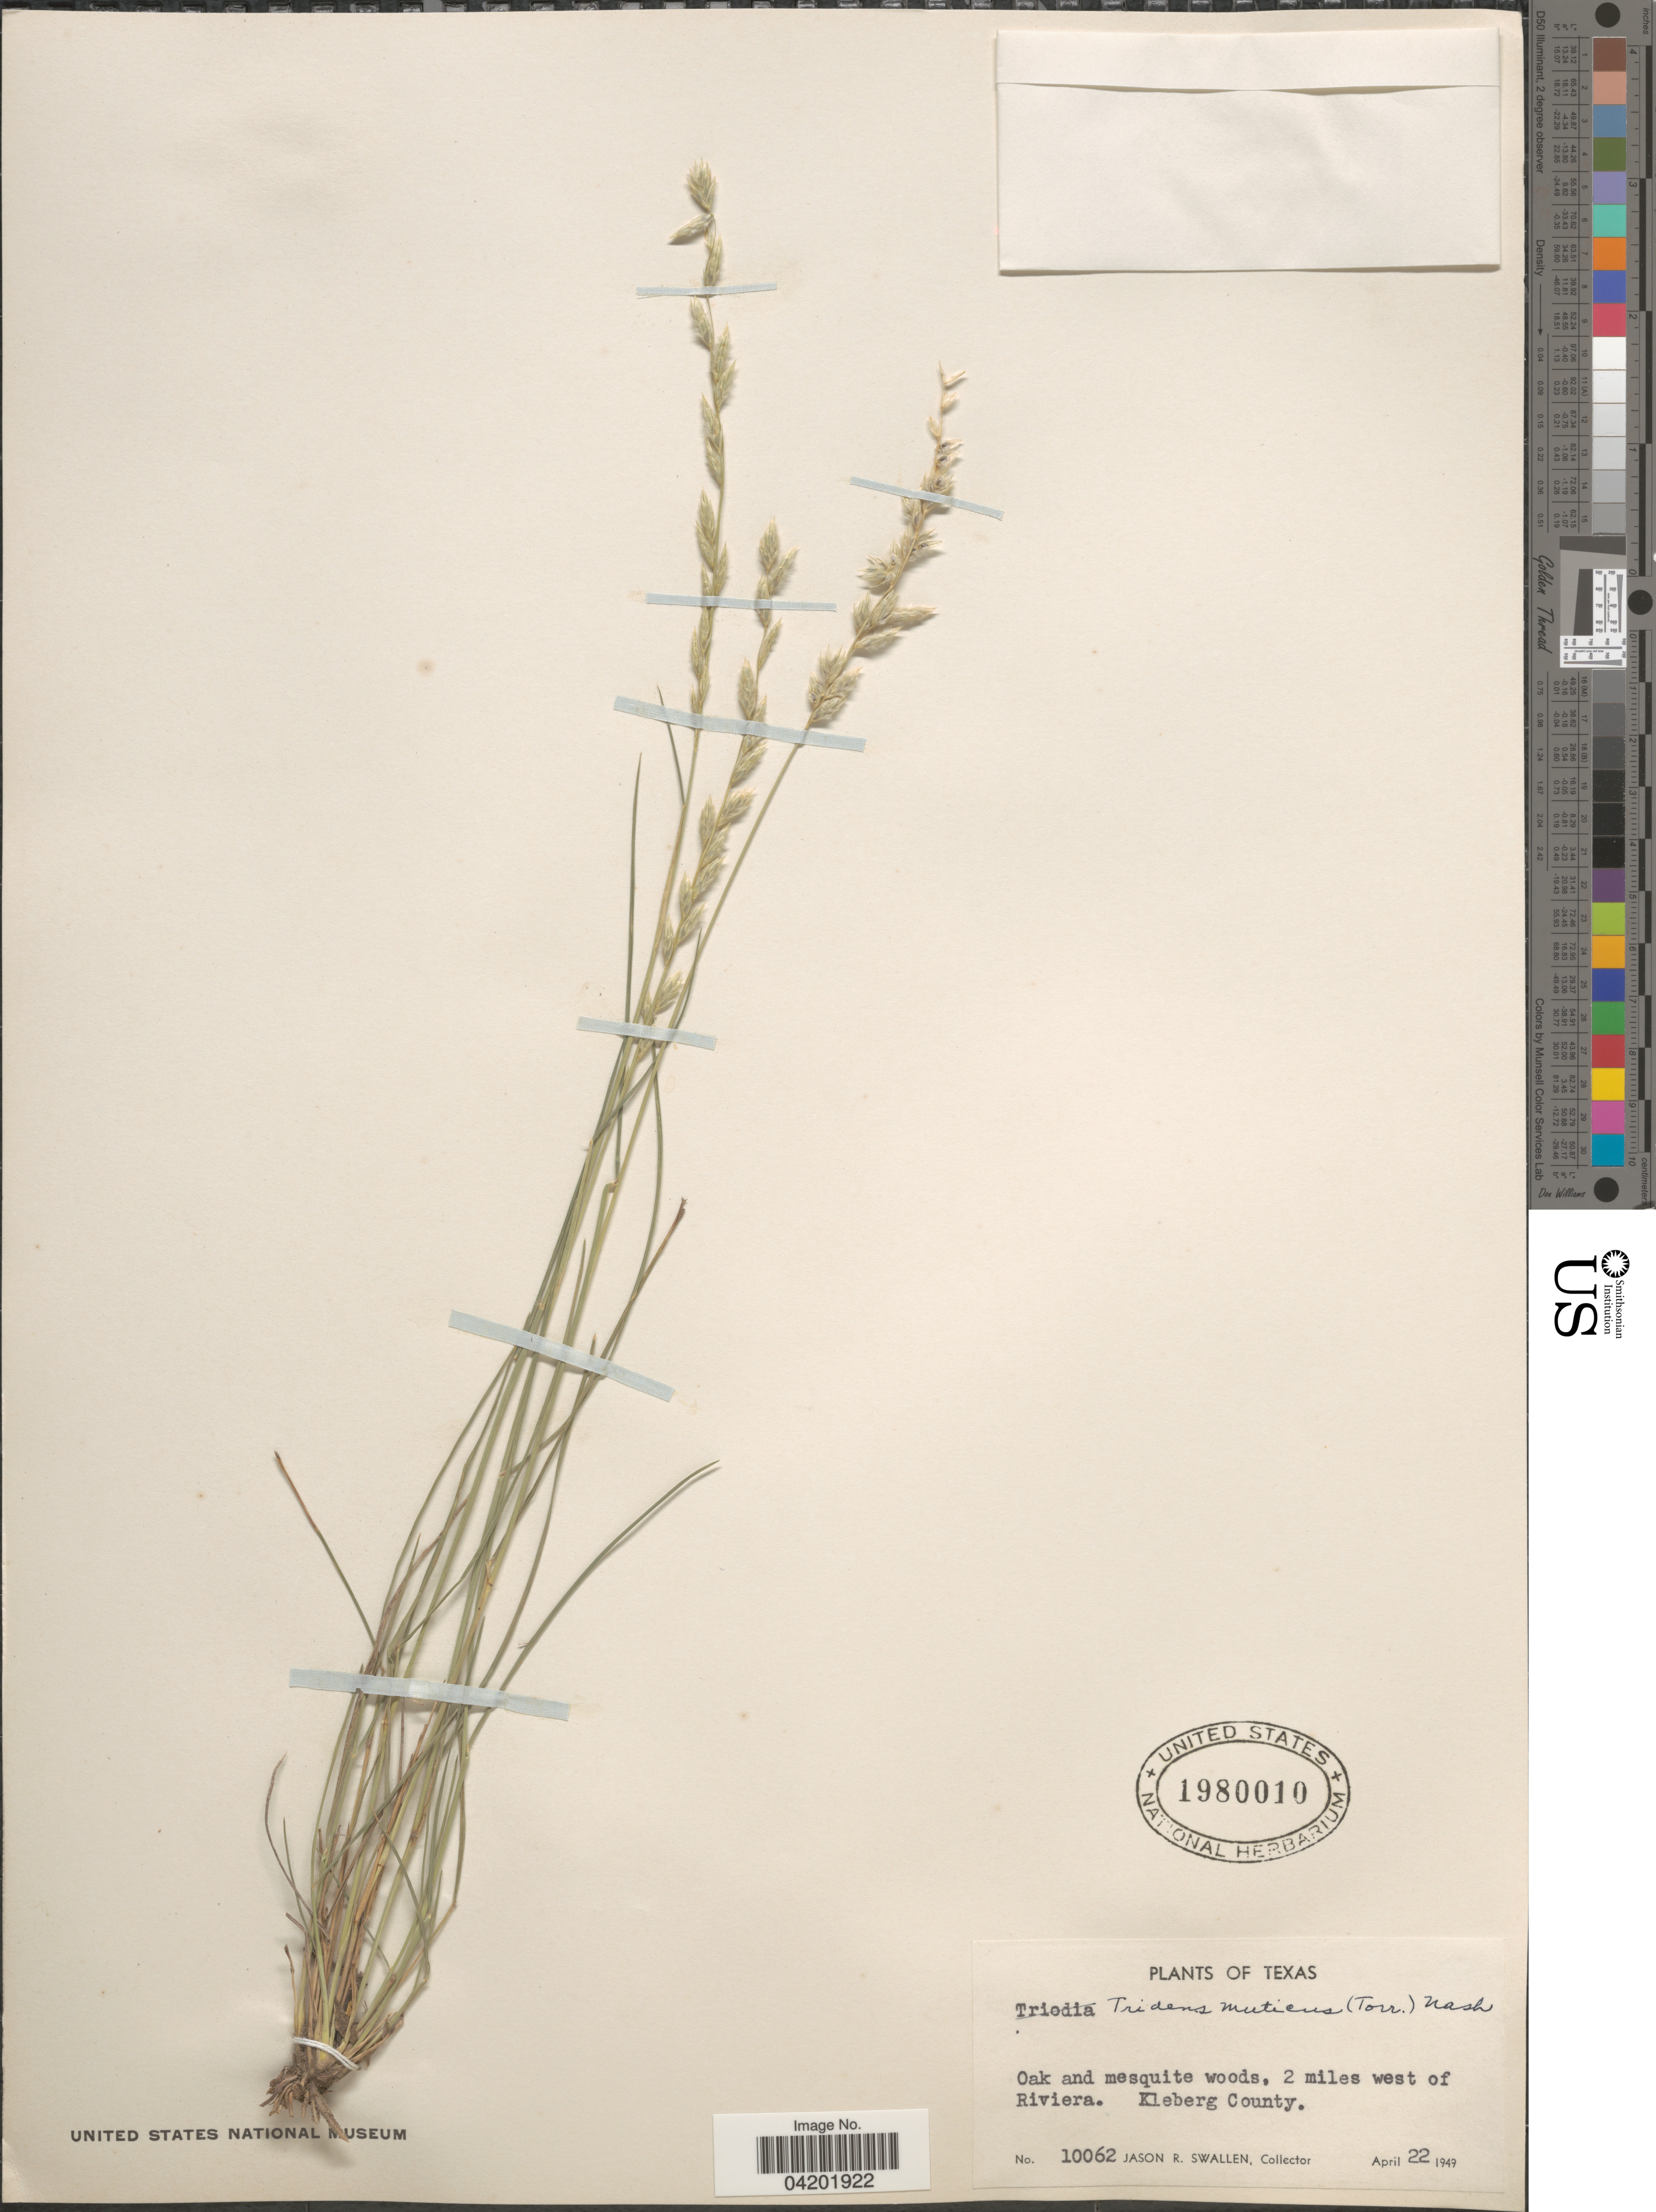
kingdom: Plantae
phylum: Tracheophyta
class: Liliopsida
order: Poales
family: Poaceae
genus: Tridentopsis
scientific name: Tridentopsis mutica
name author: (Torr.) P.M. Peterson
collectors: J. R. Swallen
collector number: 10062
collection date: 1949-04-22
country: United States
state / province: Texas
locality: Oak and mesquite woods, 2 miles west of Riviera. Kleberg County.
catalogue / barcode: US 1980010